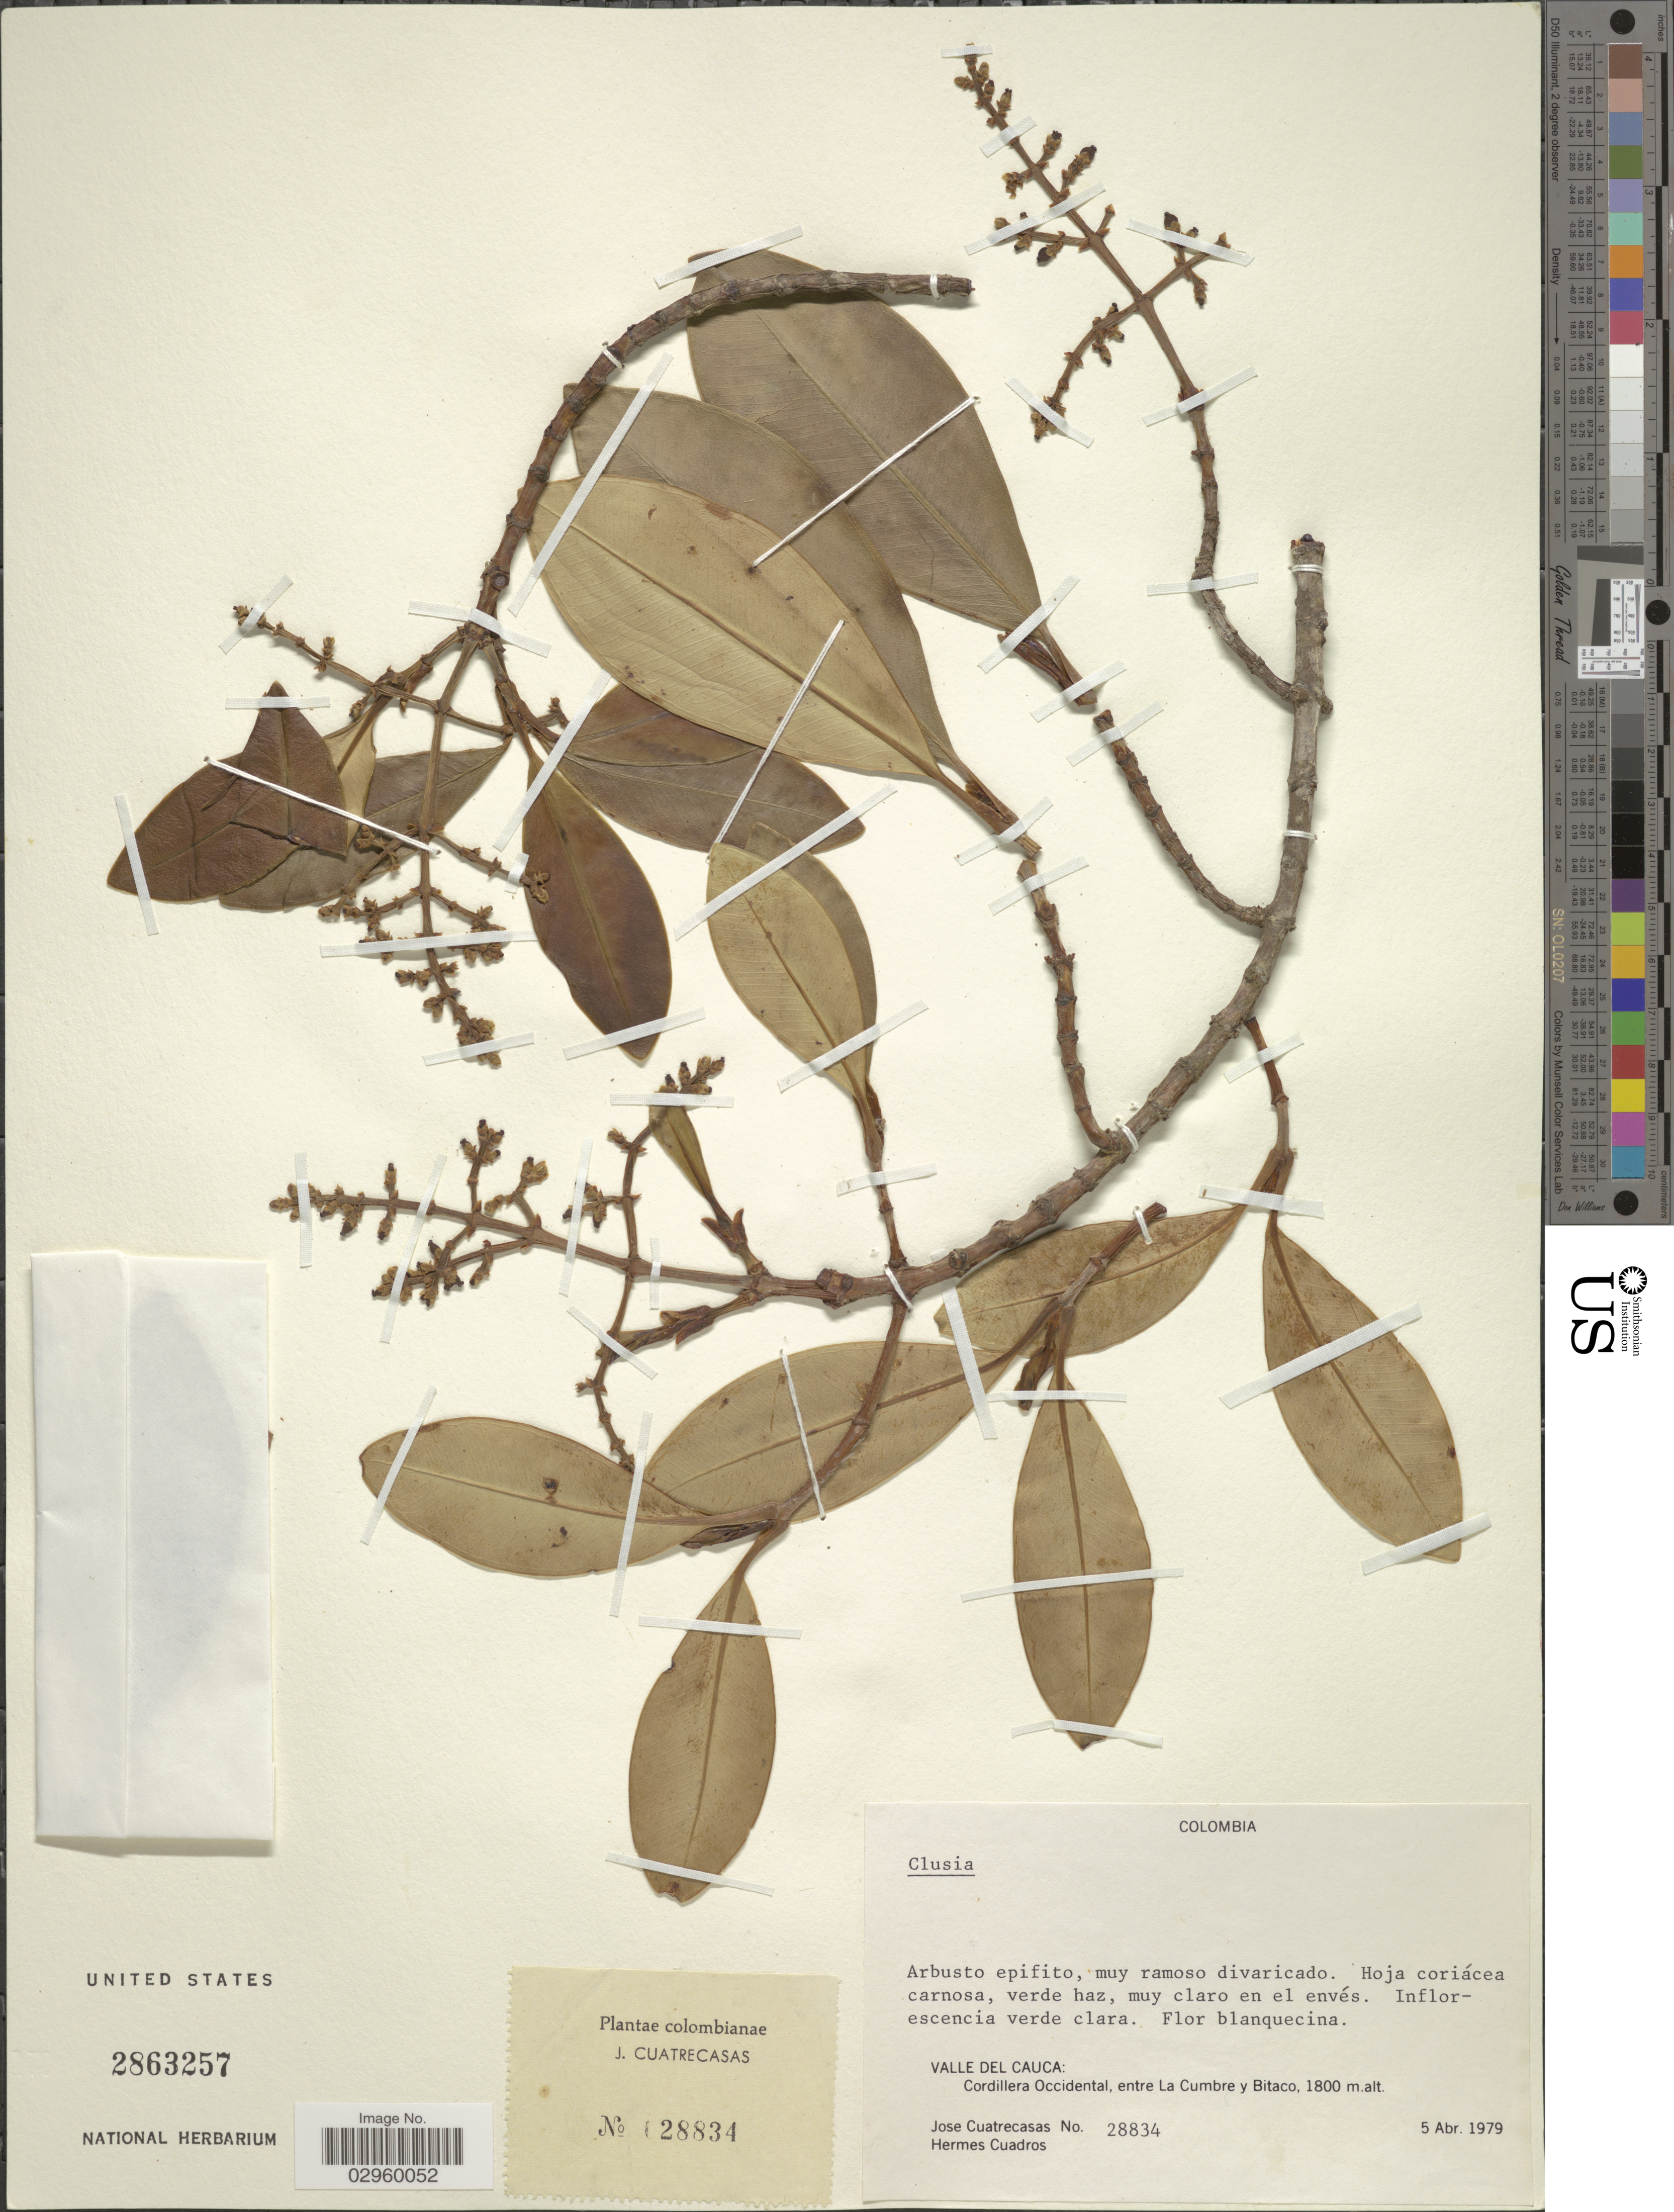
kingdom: Plantae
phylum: Tracheophyta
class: Magnoliopsida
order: Malpighiales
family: Clusiaceae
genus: Clusia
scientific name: Clusia sp.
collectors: J. Cuatrecasas & H. Cuadros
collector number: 28834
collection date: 1979-04-05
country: Colombia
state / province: Valle del Cauca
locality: Cordillera Occidental, entre La Cumbre y Bitaco.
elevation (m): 1800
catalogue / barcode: US 2863257